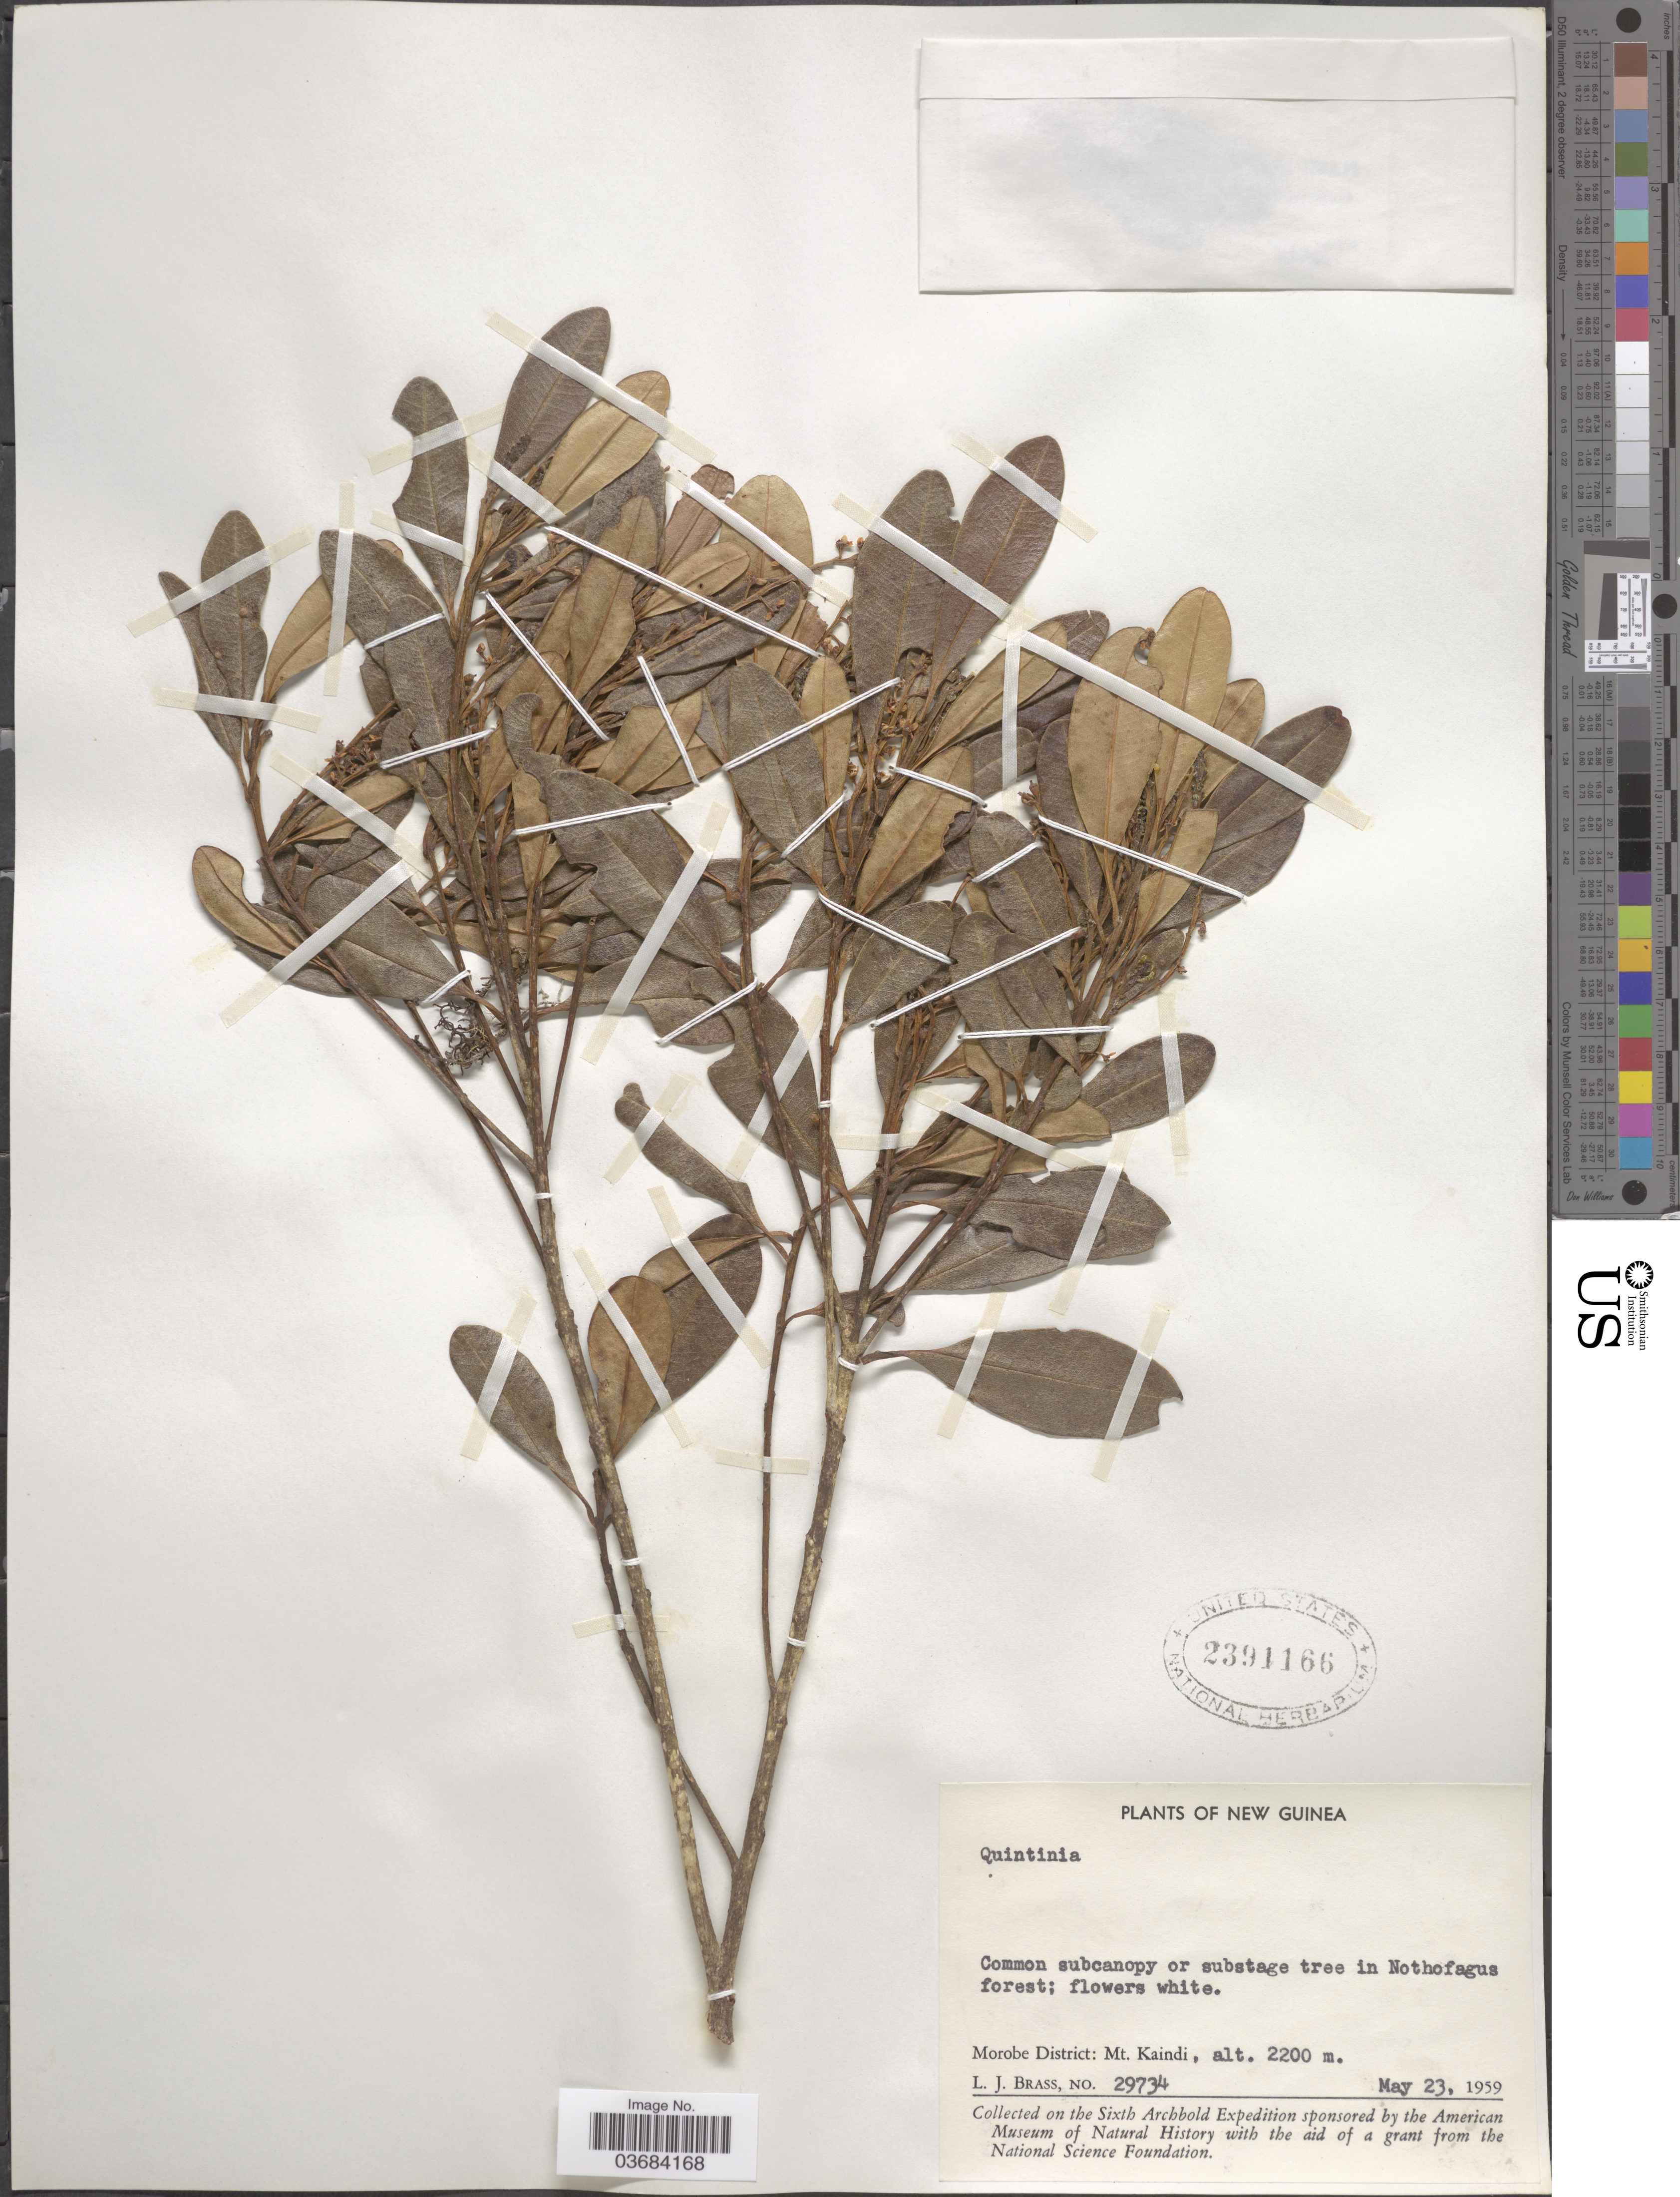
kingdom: Plantae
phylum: Tracheophyta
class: Magnoliopsida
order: Paracryphiales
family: Paracryphiaceae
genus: Quintinia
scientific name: Quintinia sp.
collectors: L. J. Brass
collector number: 29734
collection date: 1959-05-23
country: Papua New Guinea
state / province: Morobe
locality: New Guinea. Morobe District: Mt. Kaindi. Sixth Archbold Expedition.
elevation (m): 2200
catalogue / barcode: US 2391166